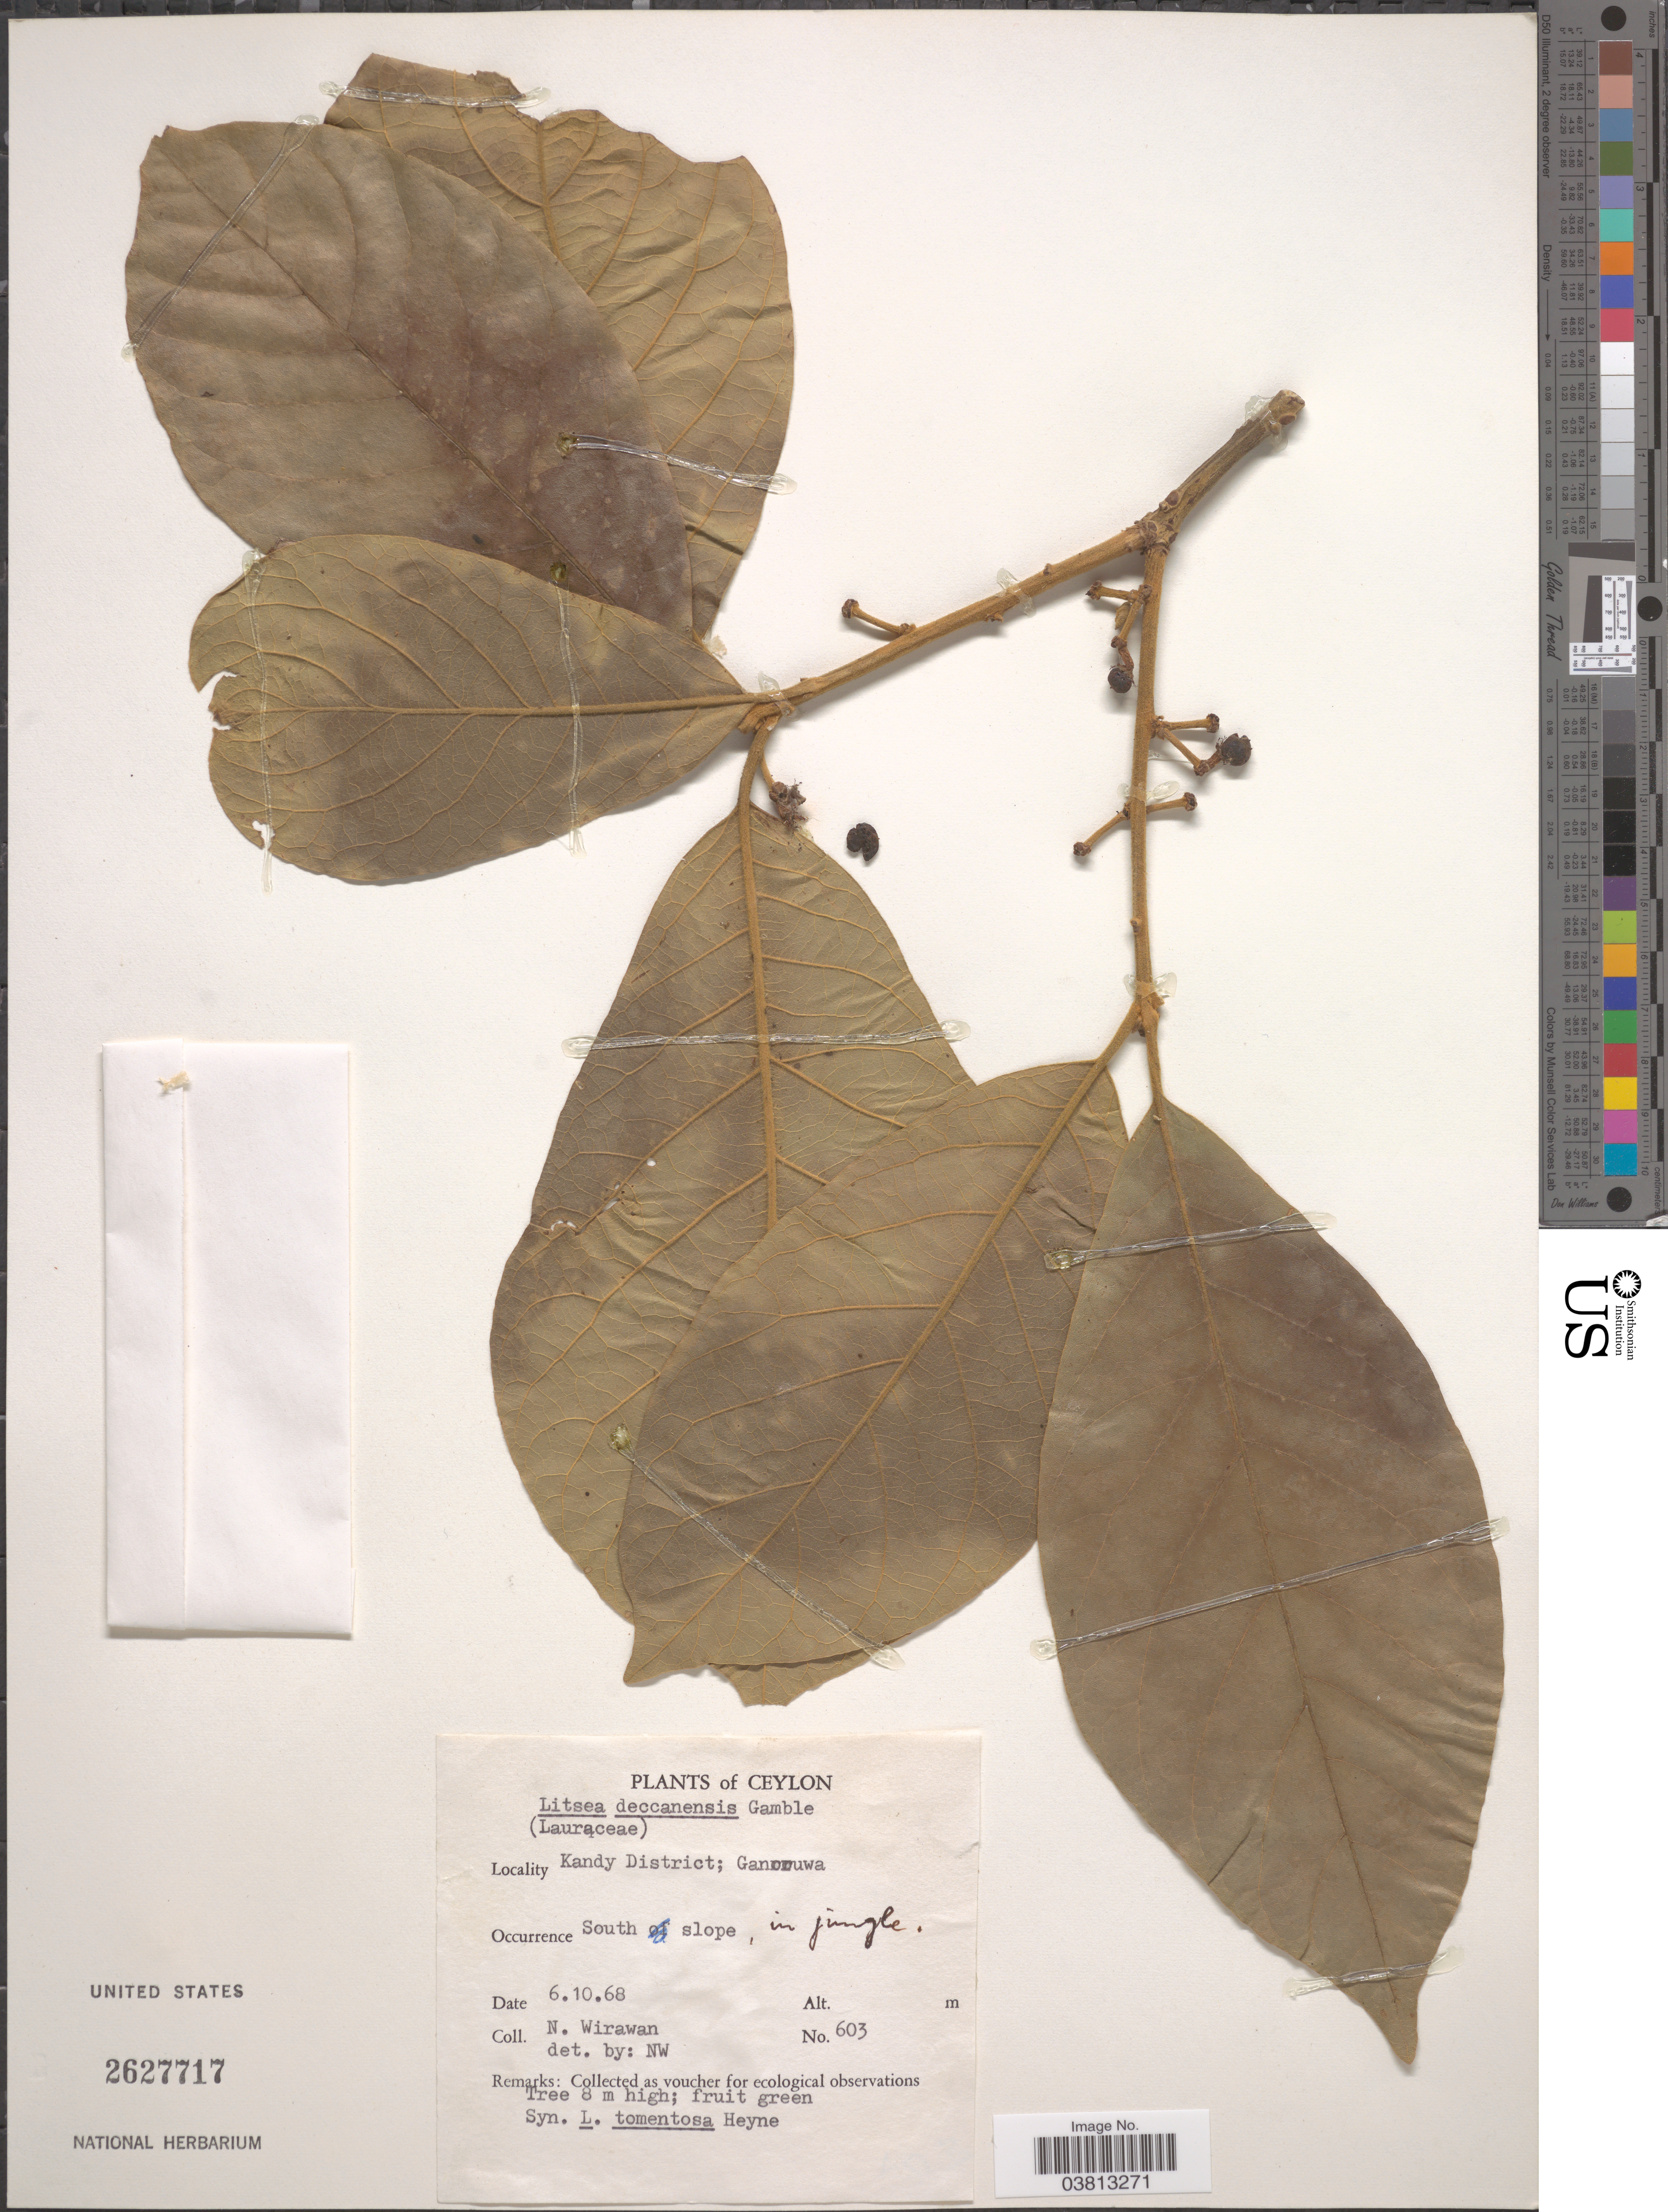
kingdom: Plantae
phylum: Tracheophyta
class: Magnoliopsida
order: Laurales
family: Lauraceae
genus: Litsea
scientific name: Litsea deccanensis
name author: Gamble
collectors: N. Wirawan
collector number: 603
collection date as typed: Transcribed d/m/y: 6/10/68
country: Sri Lanka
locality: Ceylon. Kandy District; Gan [illegible text]uwa. South slope, in jungle.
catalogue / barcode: US 2627717